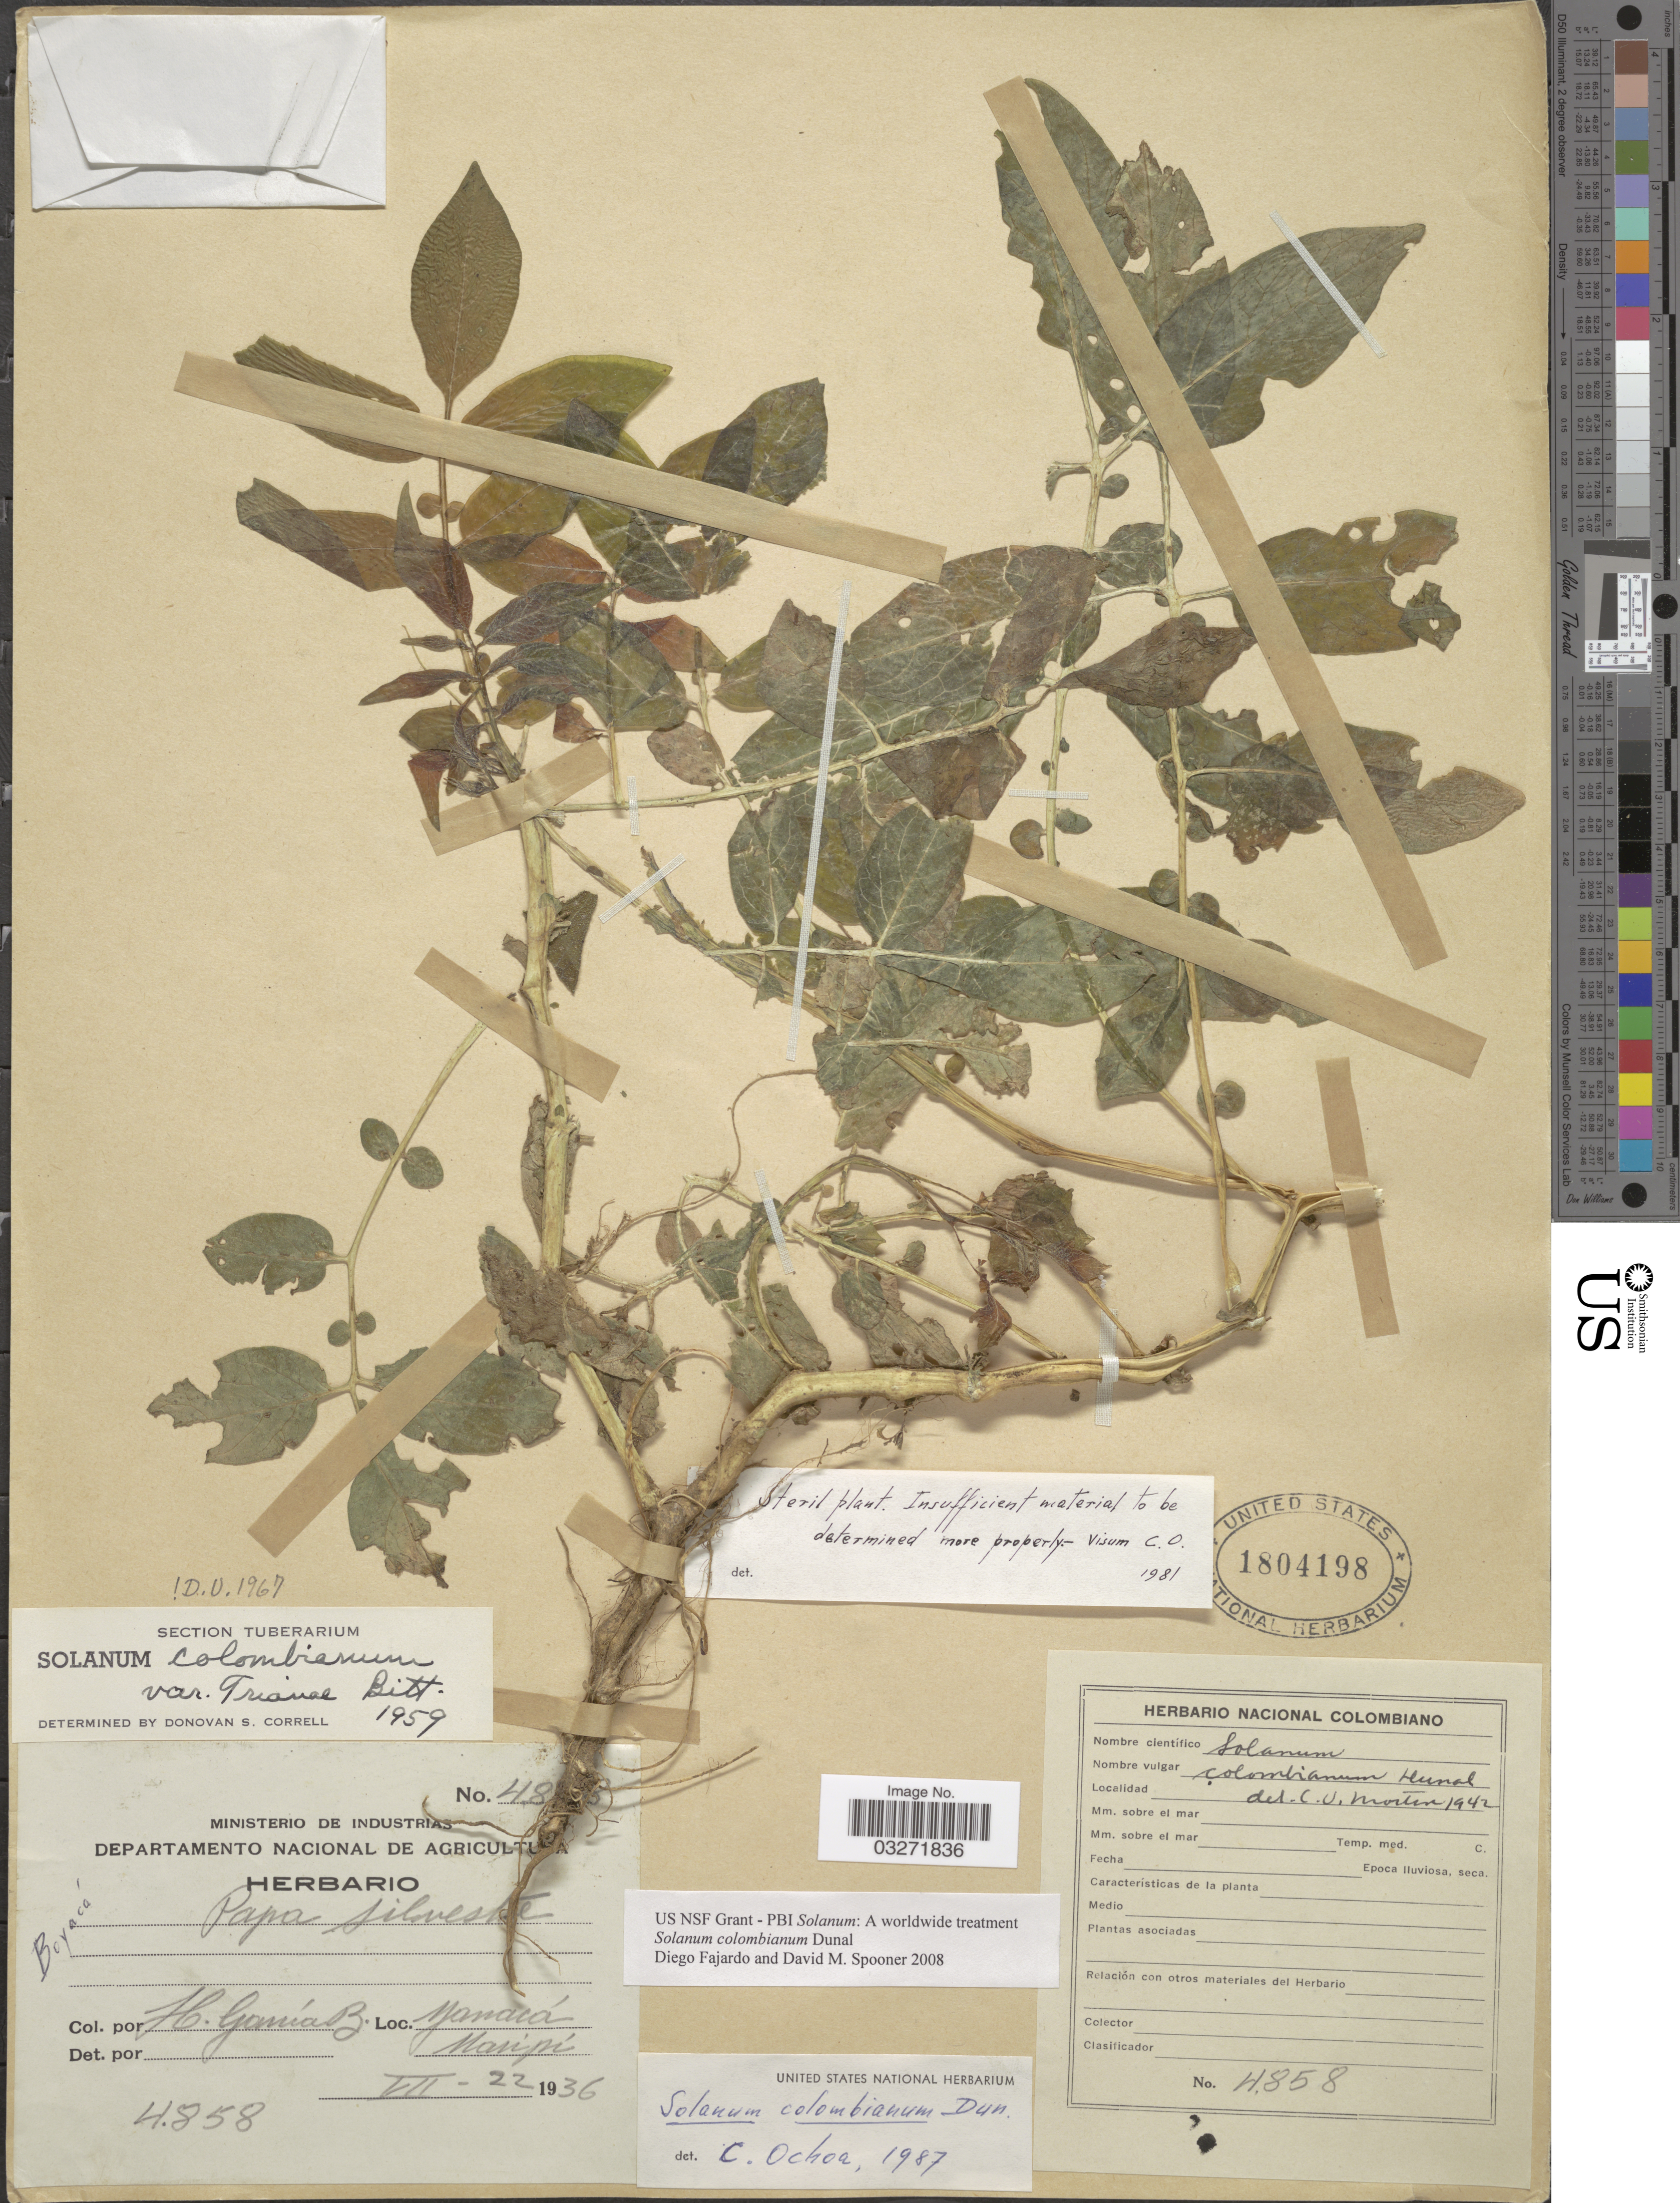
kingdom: Plantae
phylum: Tracheophyta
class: Magnoliopsida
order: Solanales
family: Solanaceae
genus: Solanum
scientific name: Solanum colombianum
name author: Dunal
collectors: H. García B.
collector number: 4858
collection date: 1936-07-22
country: Colombia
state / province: Boyacá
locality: Yanacá, Maripi.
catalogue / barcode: US 1804198